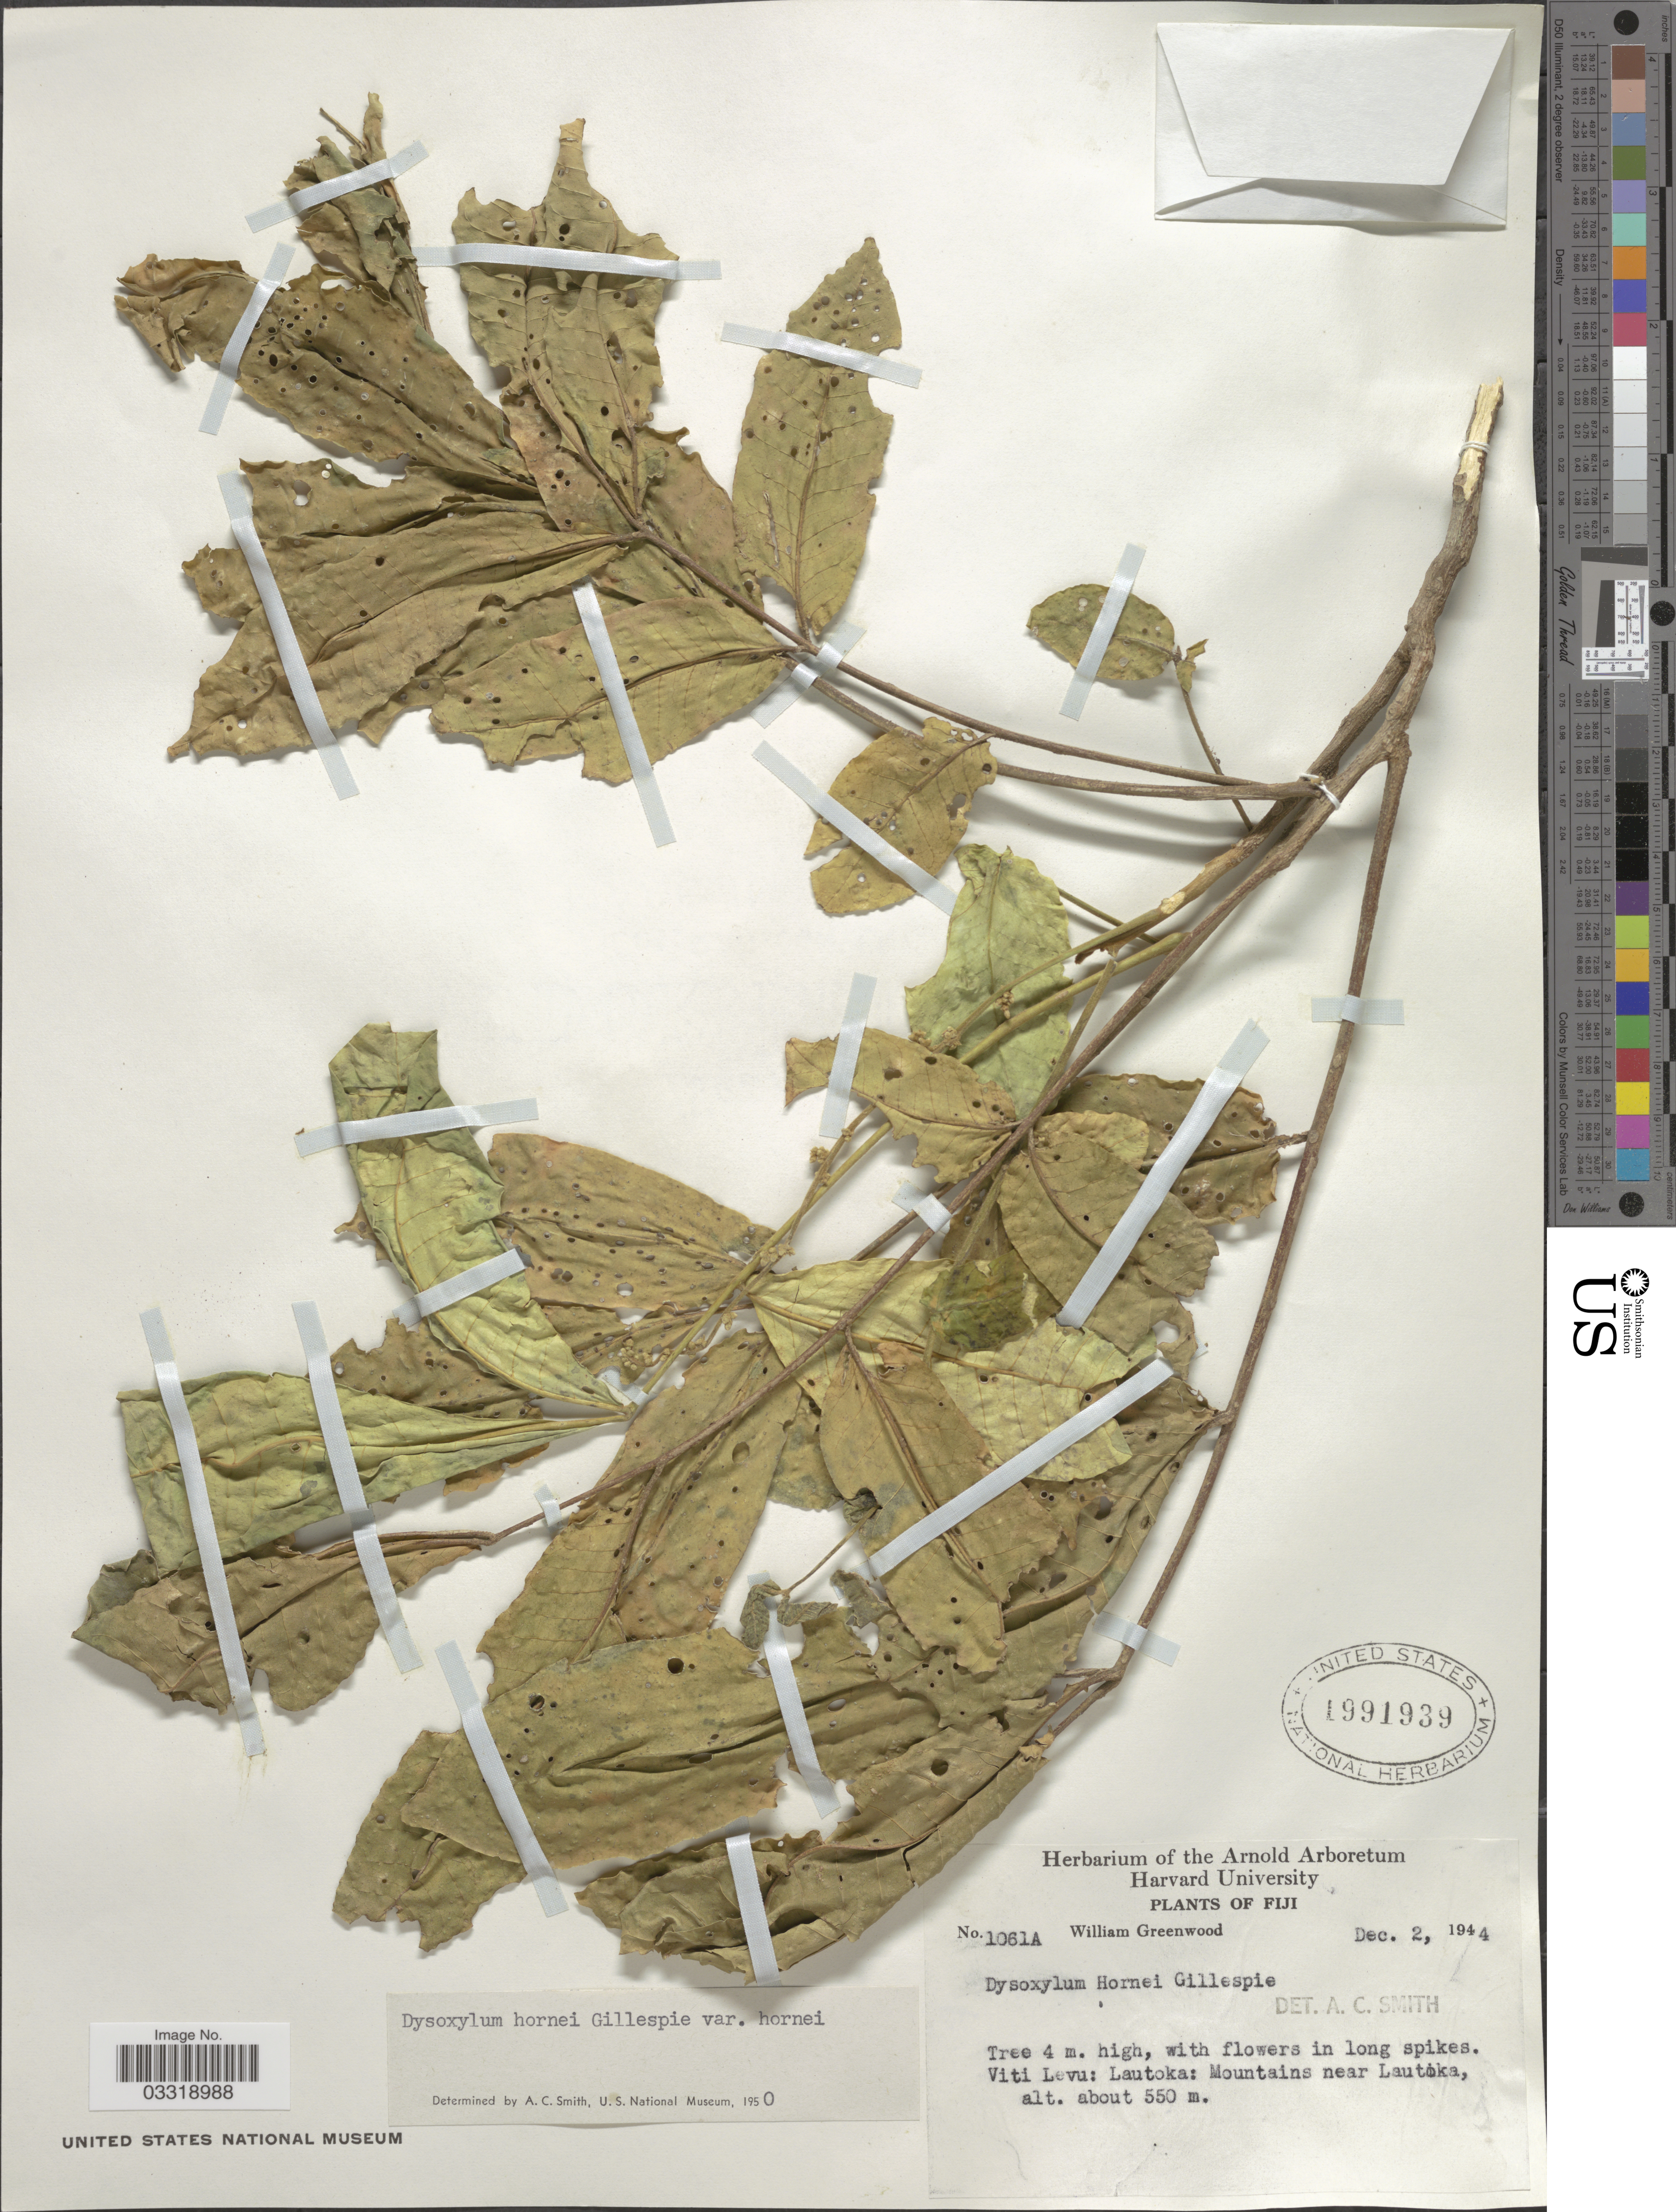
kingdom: Plantae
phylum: Tracheophyta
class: Magnoliopsida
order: Sapindales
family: Meliaceae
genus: Didymocheton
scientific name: Didymocheton hornei var. hornei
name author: (Gillespie) Harms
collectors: W. Greenwood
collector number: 1061A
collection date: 1944-12-02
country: Fiji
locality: Viti Levu: Lautoka: Mountains near Lautoka.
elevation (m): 550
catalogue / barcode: US 1991939